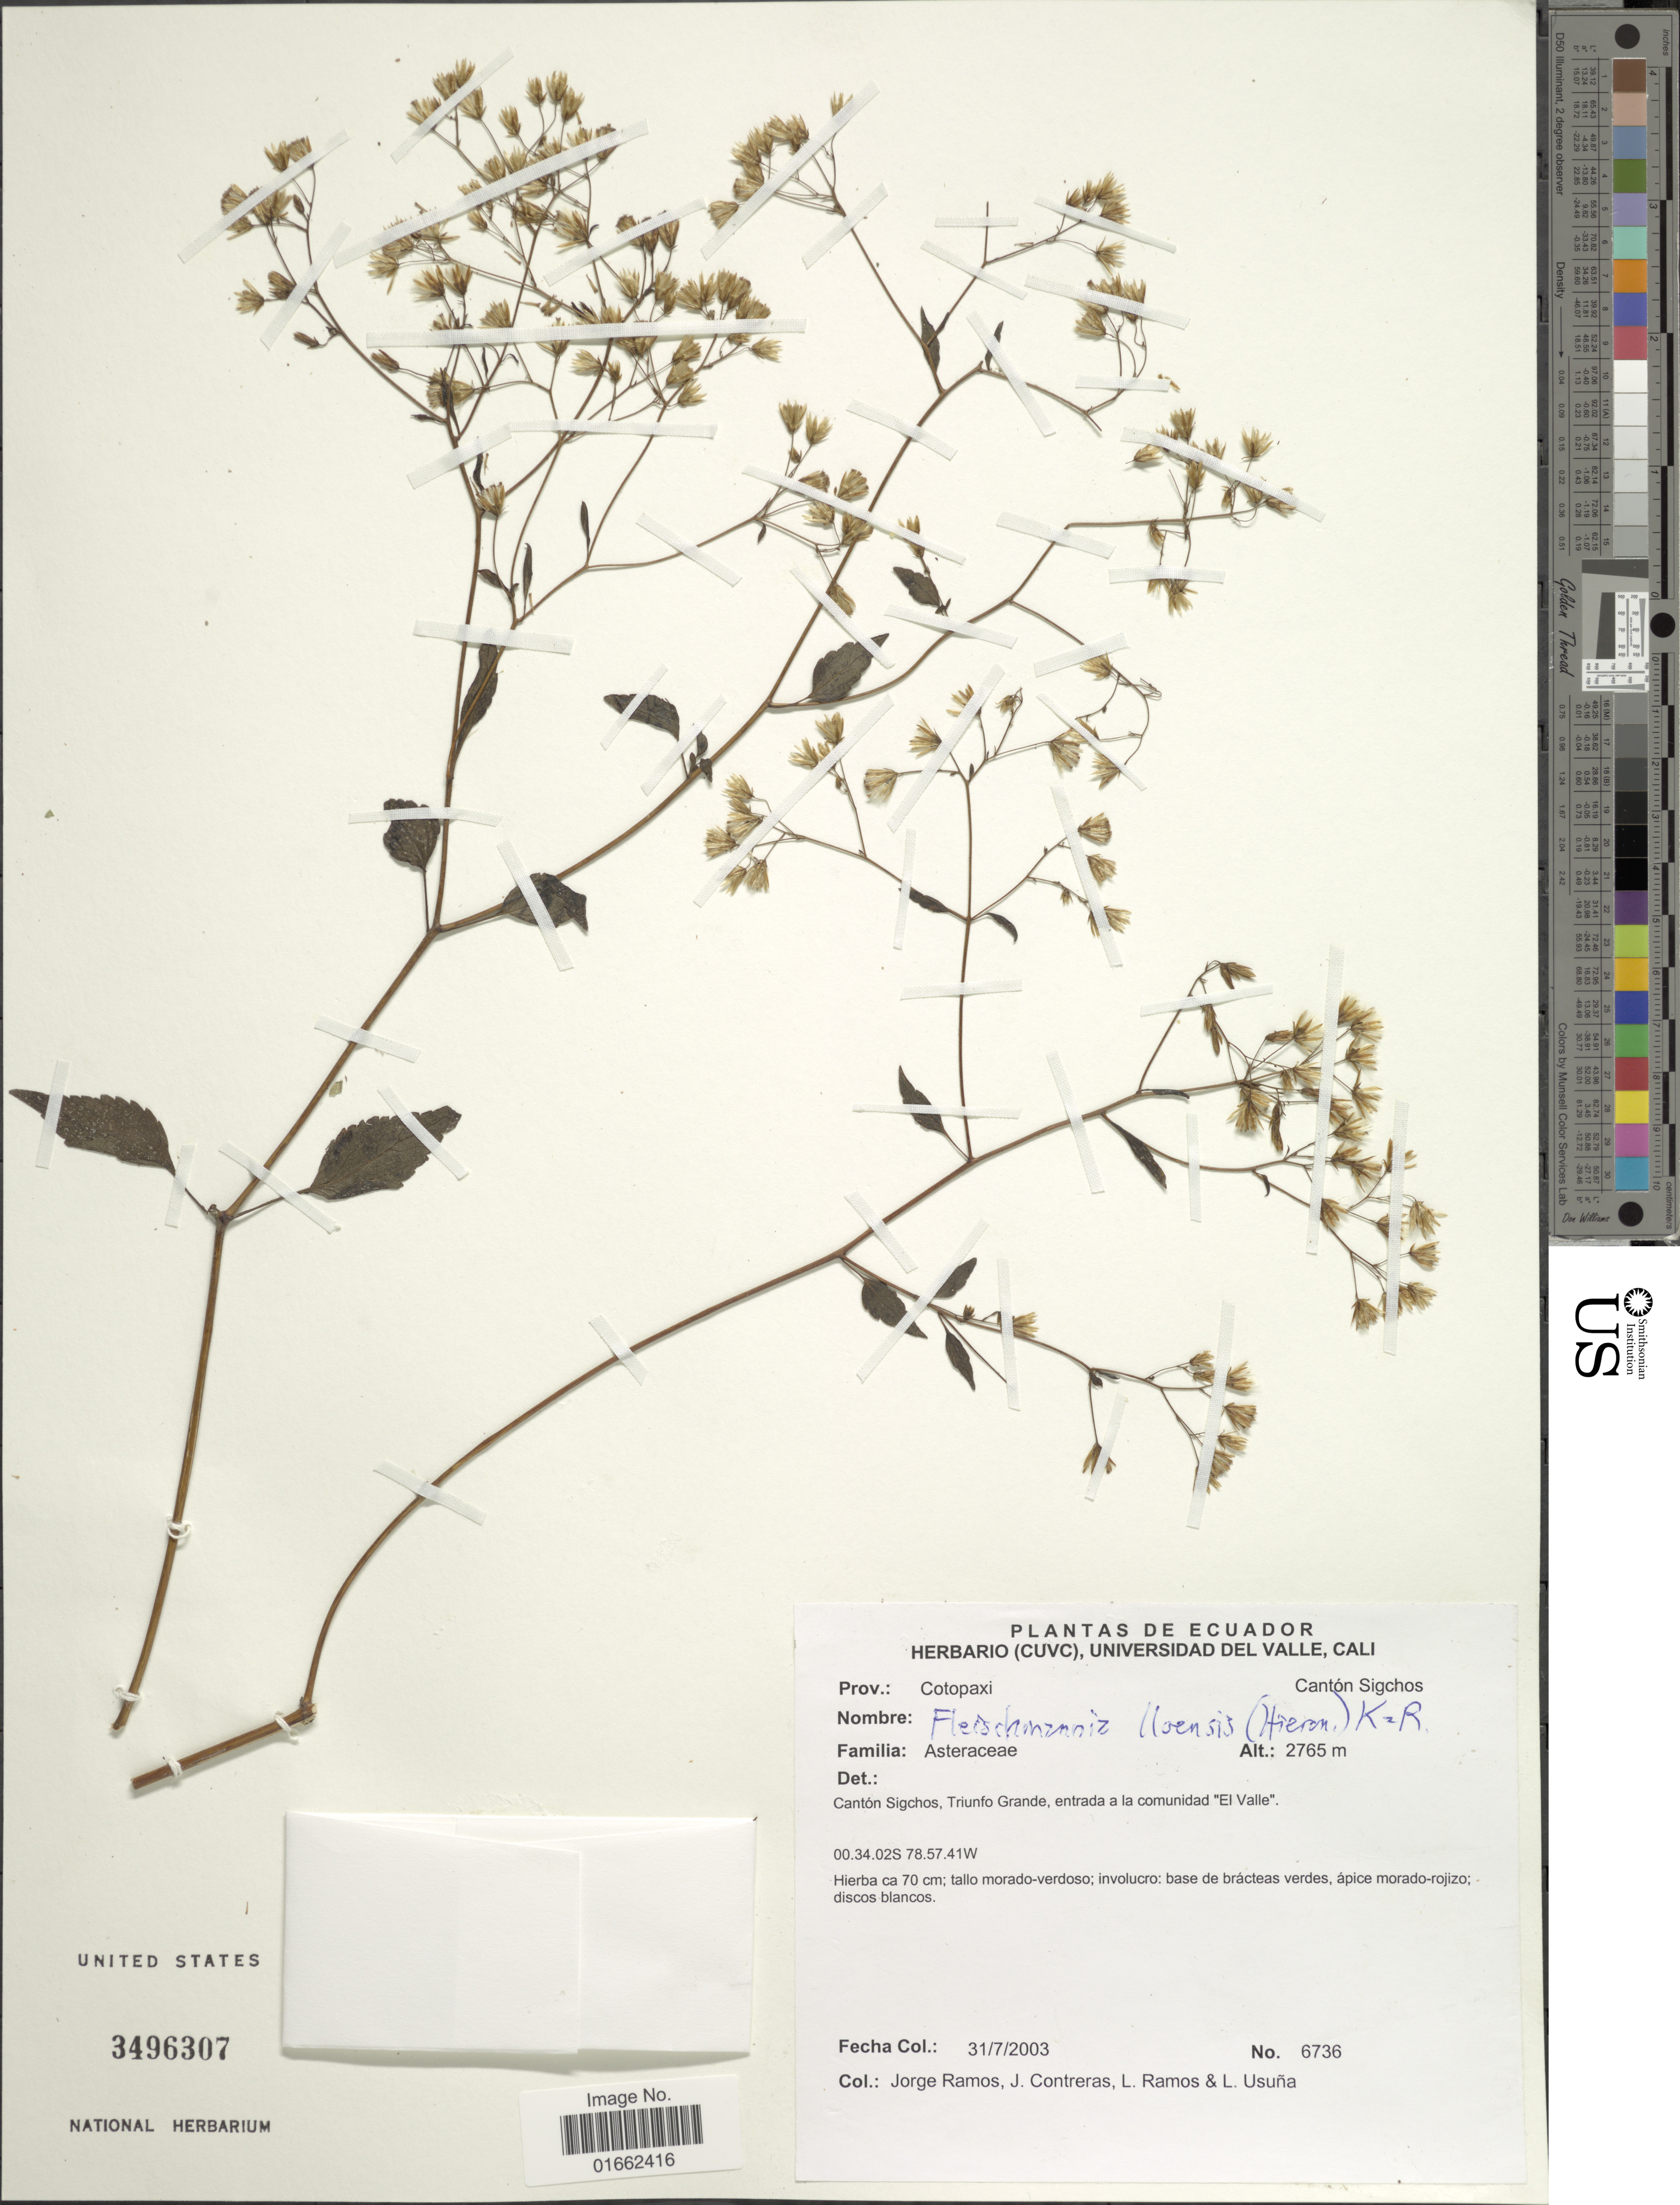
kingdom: Plantae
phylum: Tracheophyta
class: Magnoliopsida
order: Asterales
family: Asteraceae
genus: Fleischmannia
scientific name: Fleischmannia lloensis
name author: (Hieron.) R.M. King & H. Rob.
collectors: J. Ramos, J. Contreras, L. Ramos & L. Usuña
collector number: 6736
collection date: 2003-07-31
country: Ecuador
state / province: Cotopaxi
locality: Prov.: Cotopaxi. Cantón Sigchos. Cantón Sigchos, Triunfo Grande, entrada a la comunidad "El Valle"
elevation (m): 2765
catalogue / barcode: US 3496307